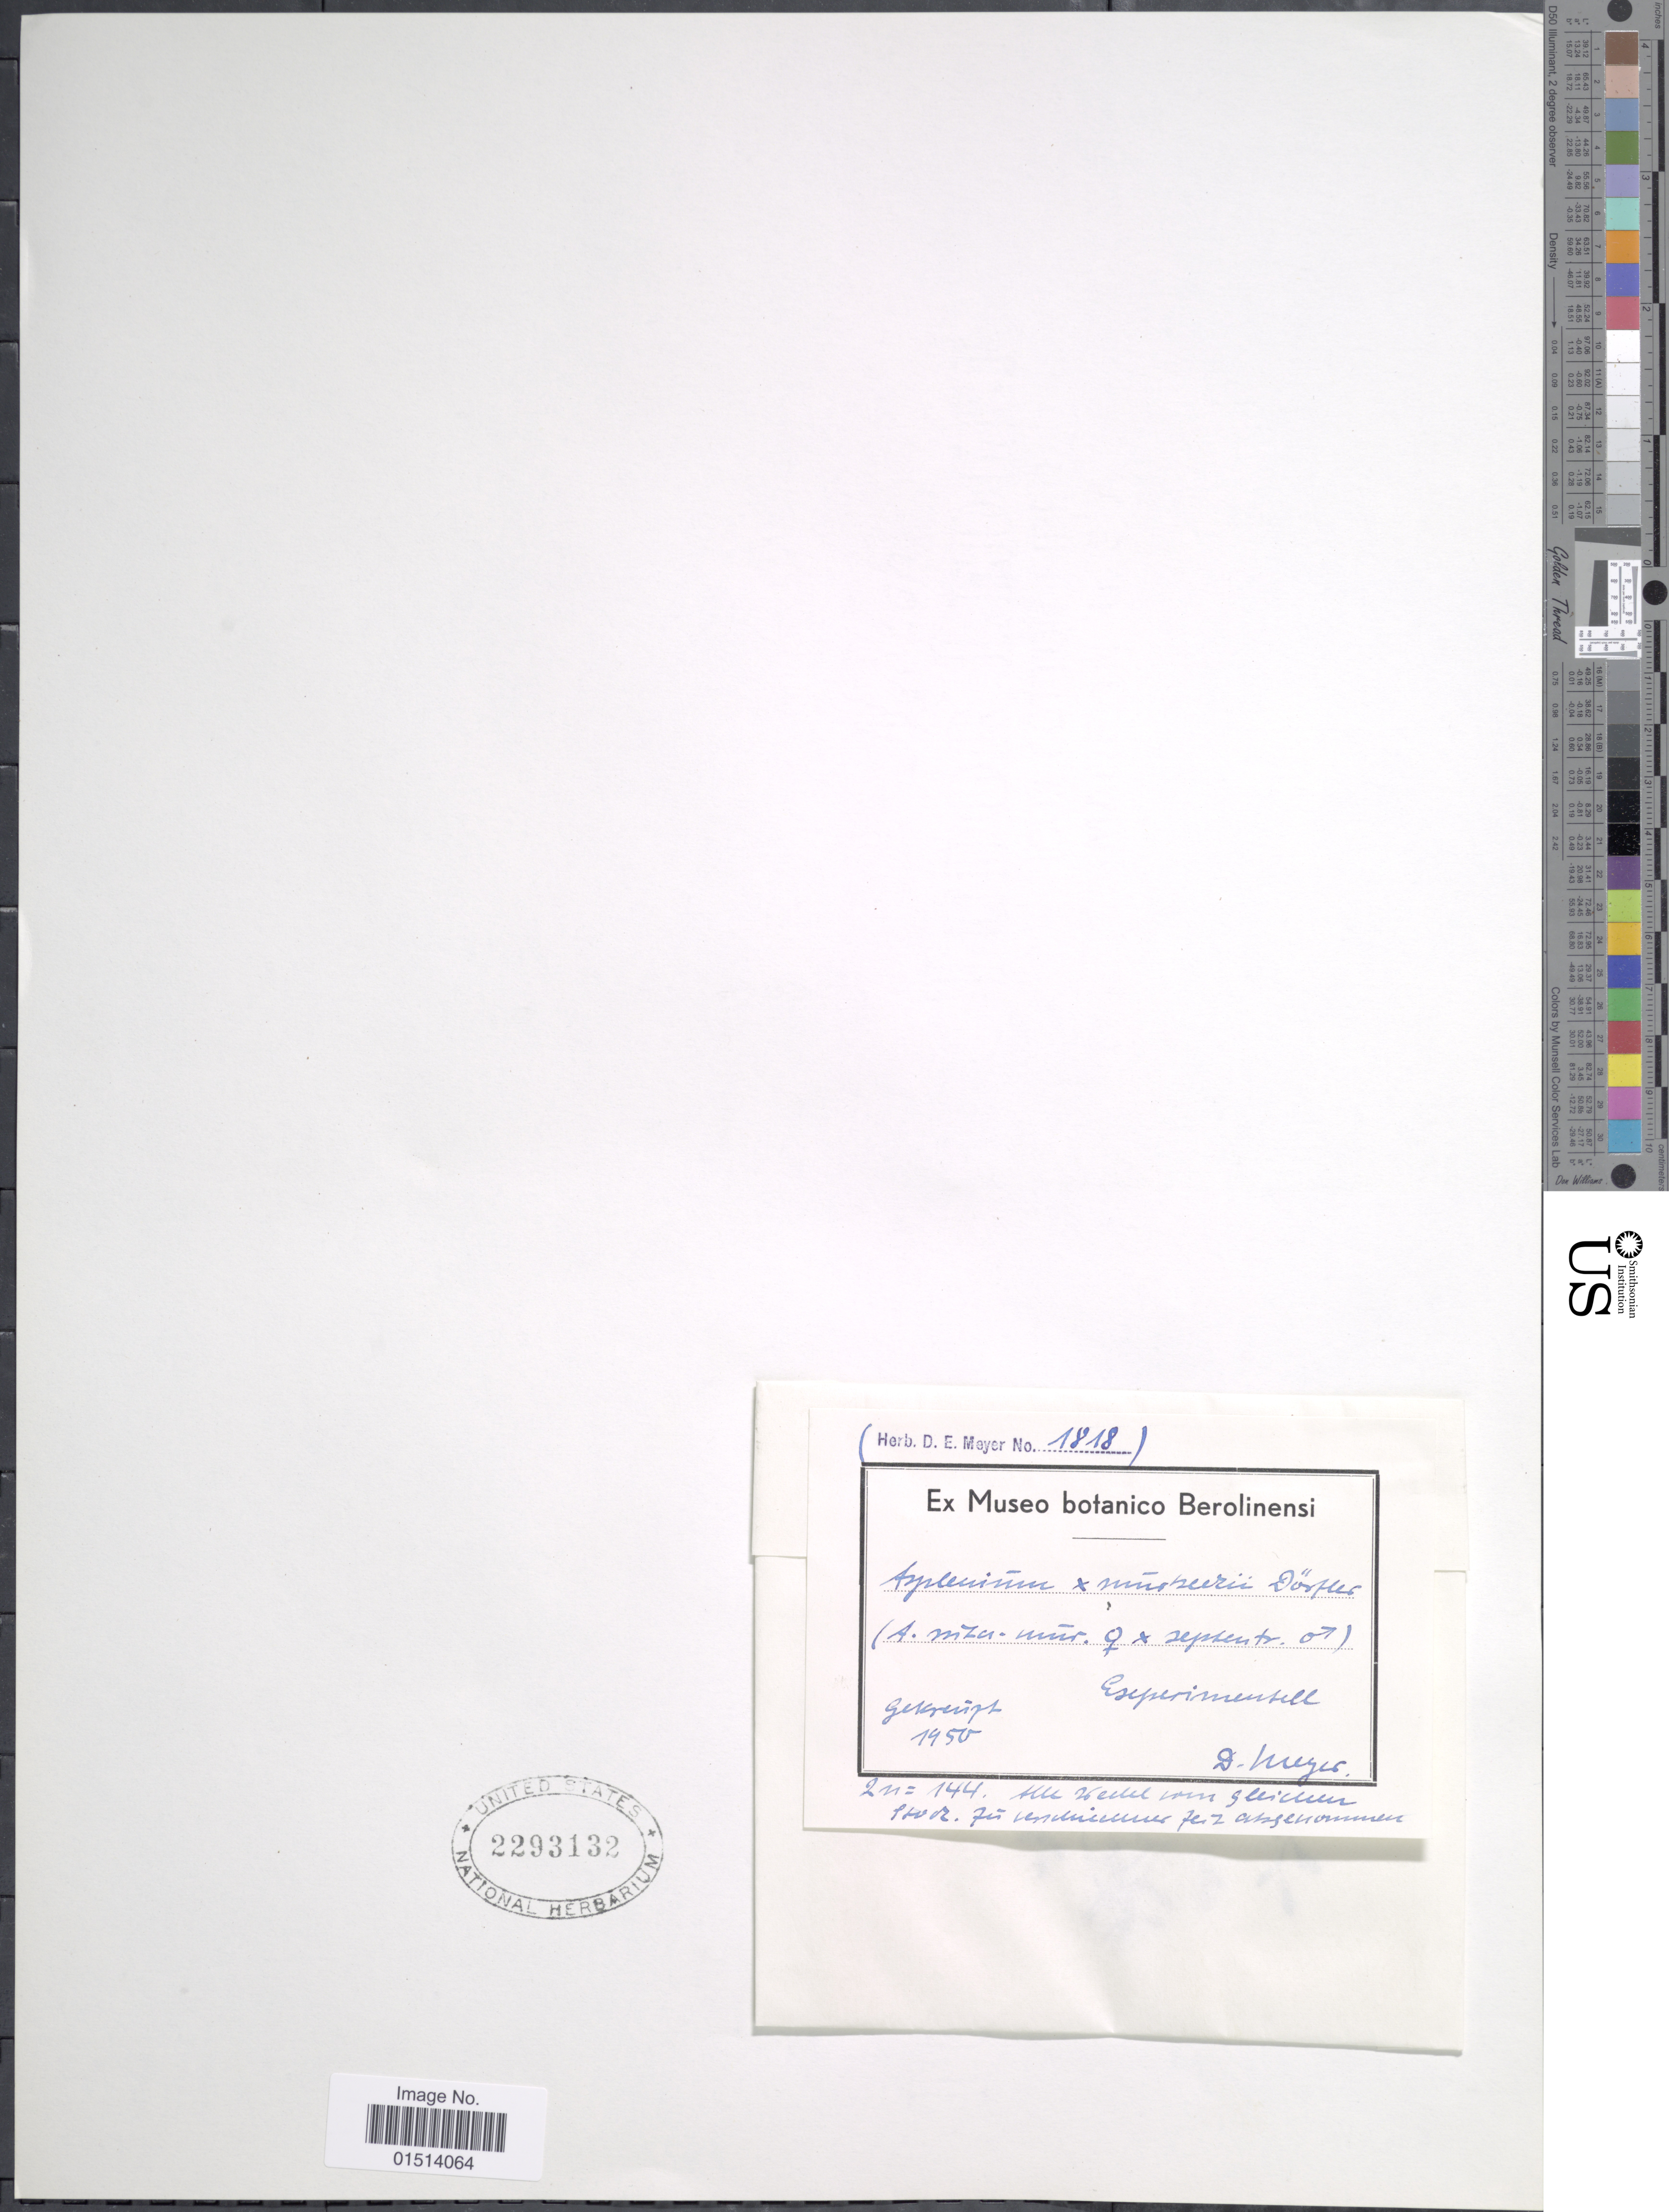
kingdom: Plantae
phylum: Tracheophyta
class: Polypodiopsida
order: Polypodiales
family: Aspleniaceae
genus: Asplenium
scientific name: Asplenium ruta-muraria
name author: L.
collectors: D. E. Meyer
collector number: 1818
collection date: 1950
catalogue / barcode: US 2293132